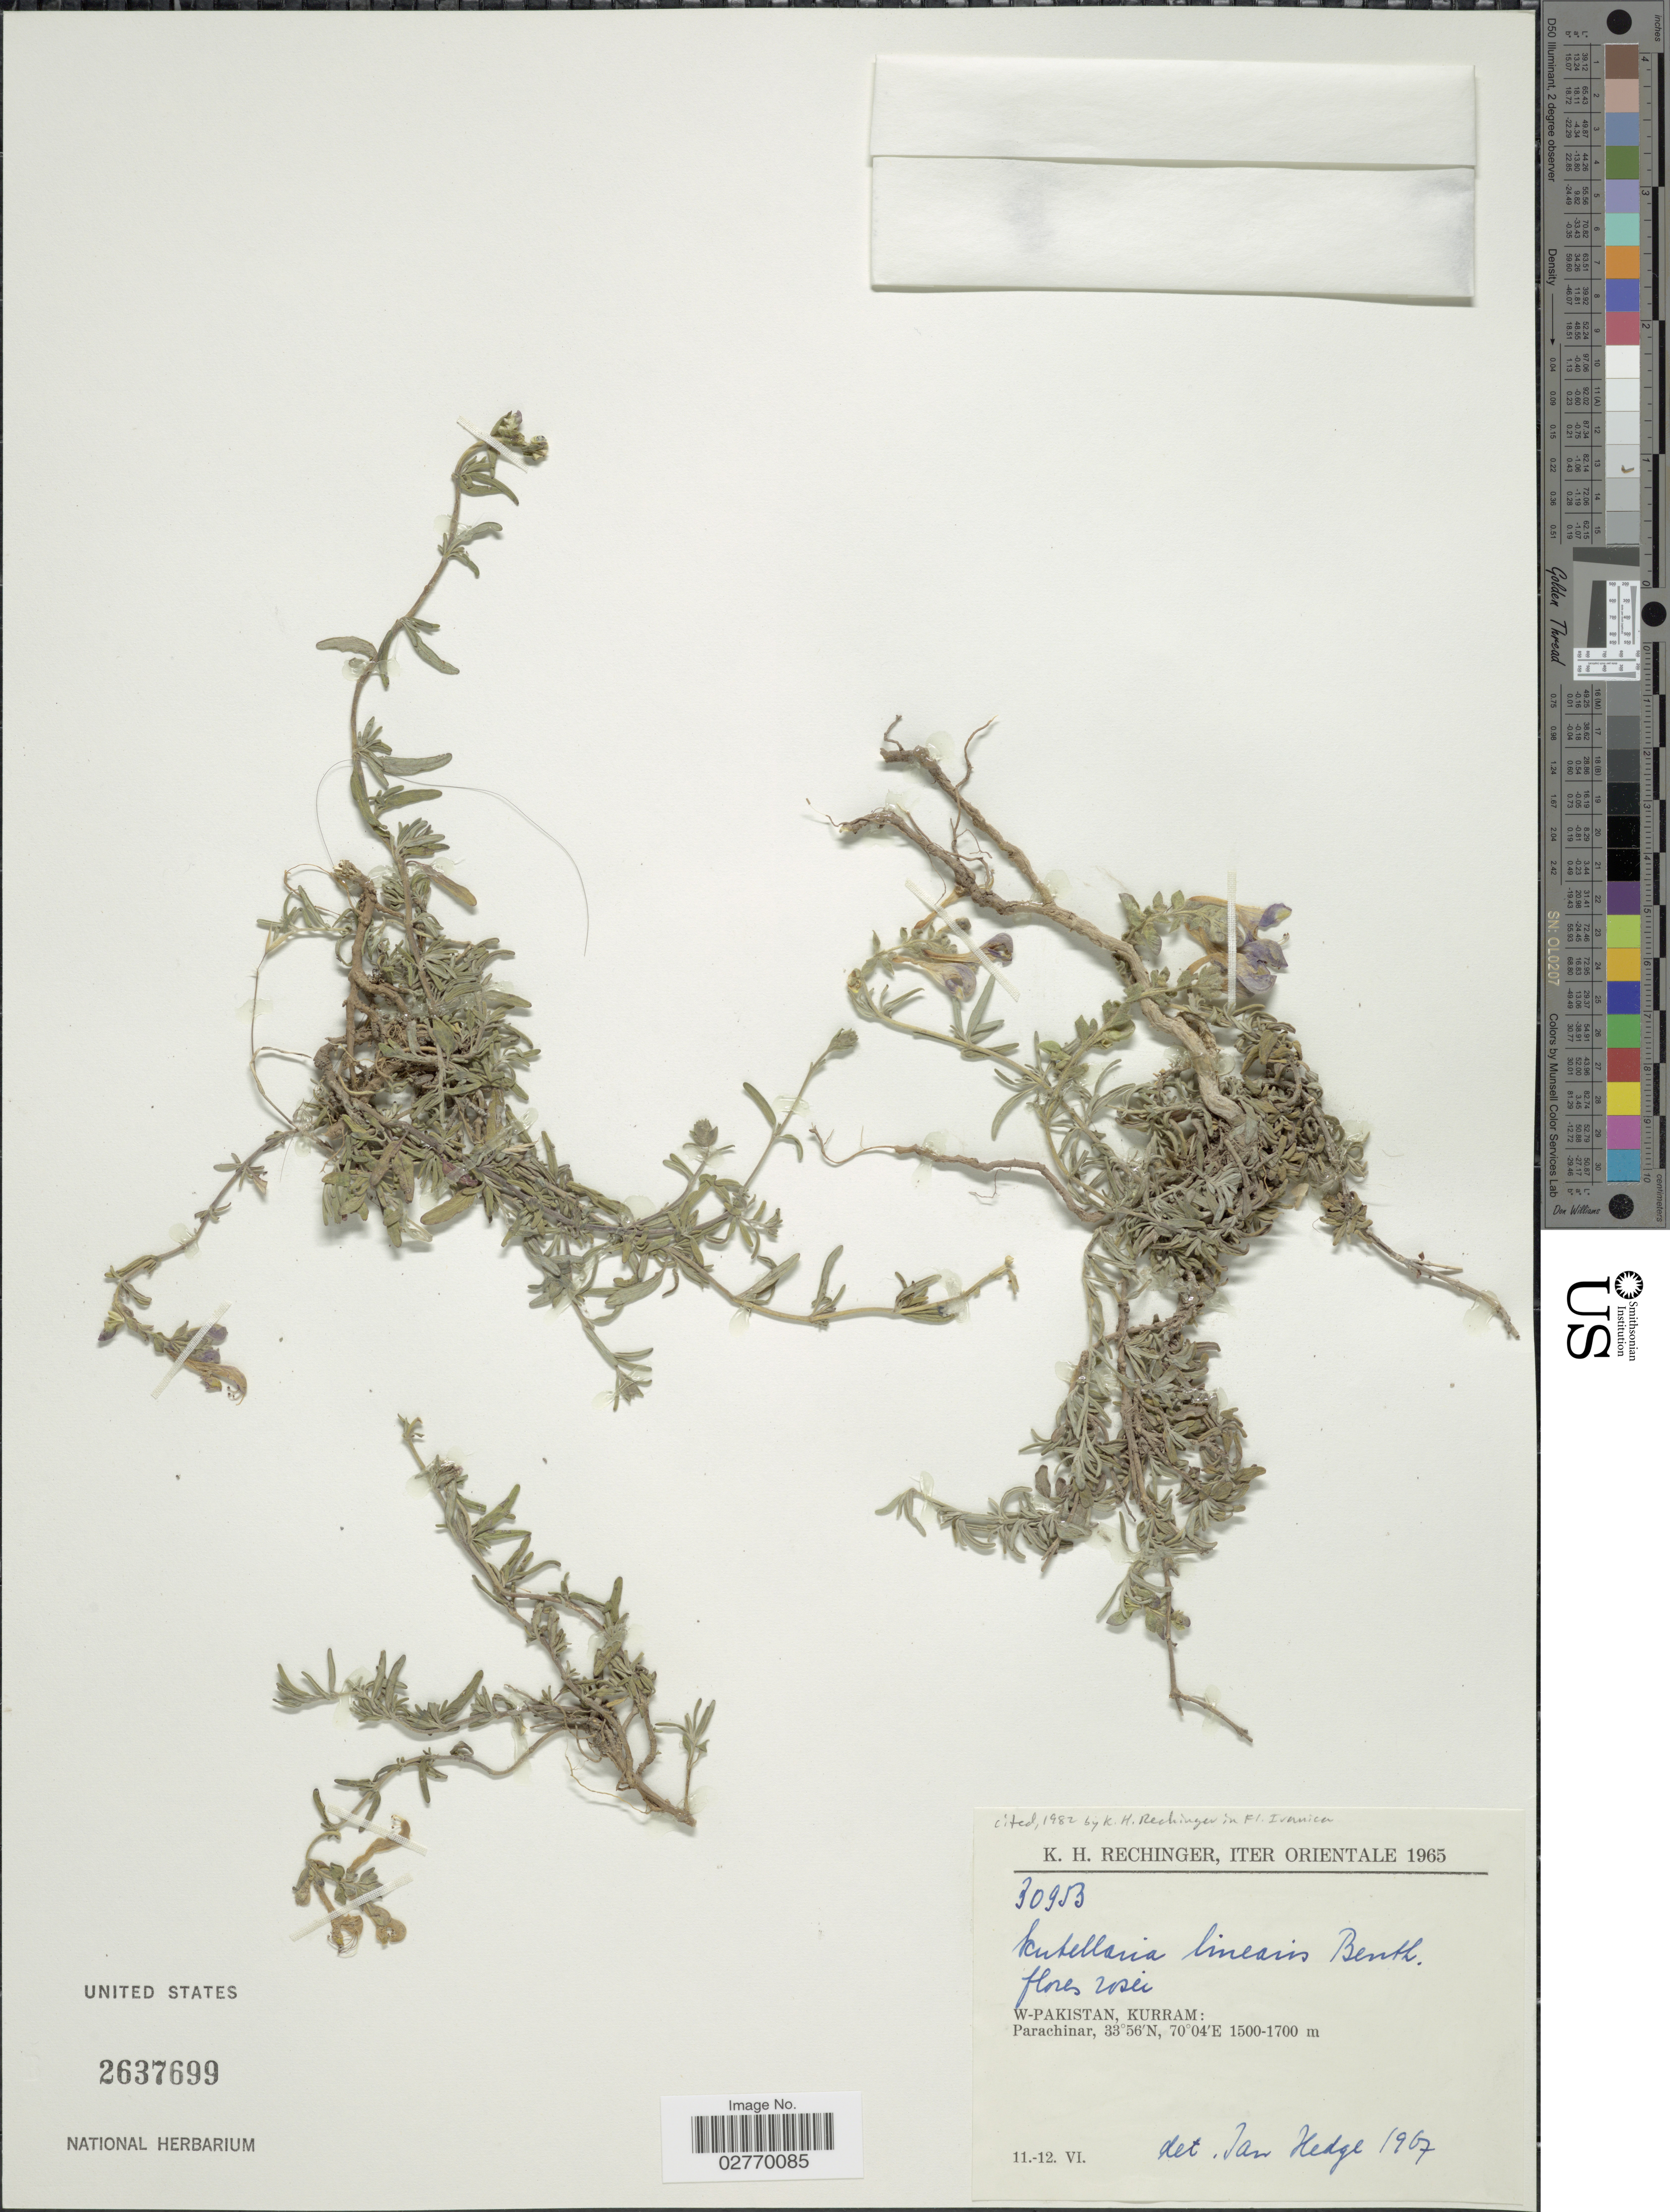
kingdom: Plantae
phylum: Tracheophyta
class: Magnoliopsida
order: Lamiales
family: Lamiaceae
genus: Scutellaria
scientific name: Scutellaria linearis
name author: Benth.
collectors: K. H. Rechinger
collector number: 30953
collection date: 1965-06-11/1965-06-12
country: Pakistan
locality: Iter Orientale. W-Pakistan, Kurram: Parachinar.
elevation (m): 1500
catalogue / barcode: US 2637699